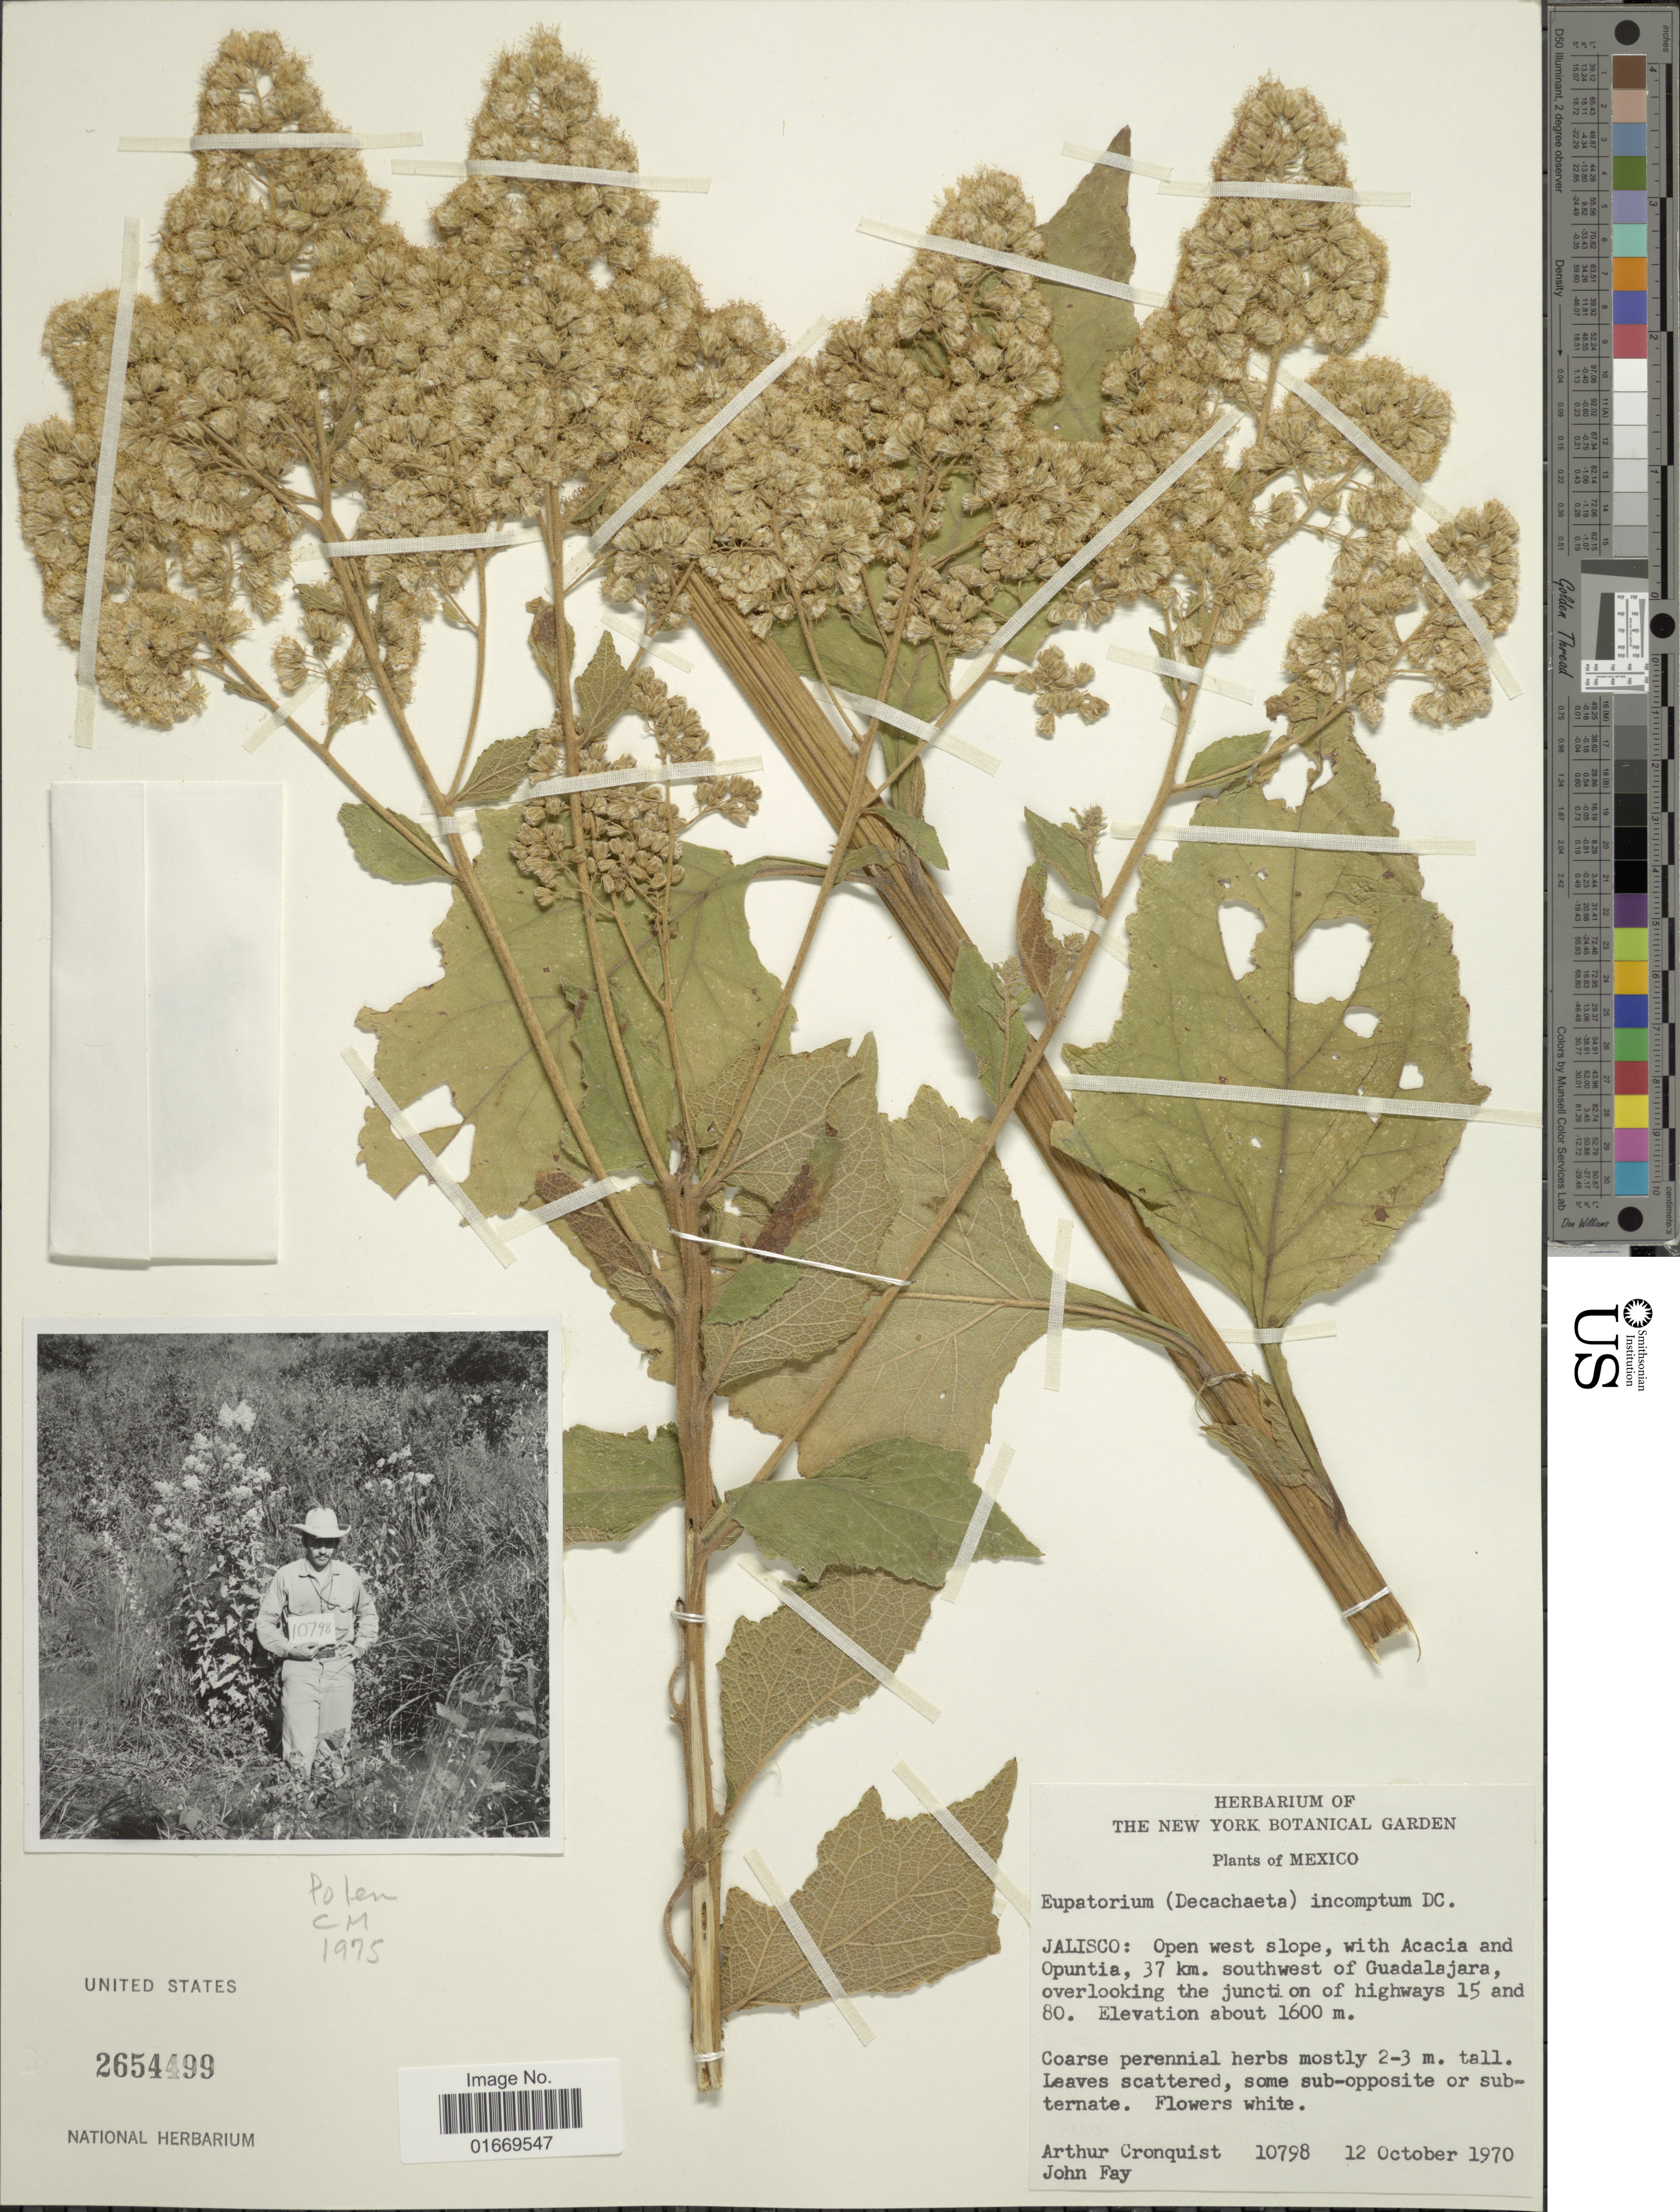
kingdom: Plantae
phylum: Tracheophyta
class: Magnoliopsida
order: Asterales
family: Asteraceae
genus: Decachaeta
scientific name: Decachaeta incompta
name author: (DC.) R.M. King & H. Rob.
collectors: A. J. Cronquist & J. M. Fay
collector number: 10798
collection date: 1970-10-12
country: Mexico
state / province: Jalisco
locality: Open west slope, with Acacia and Opuntia, 37 km southwest of Guadalajara, overlooking the junction of highways 15 and 80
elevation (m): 1600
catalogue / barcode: US 2654499